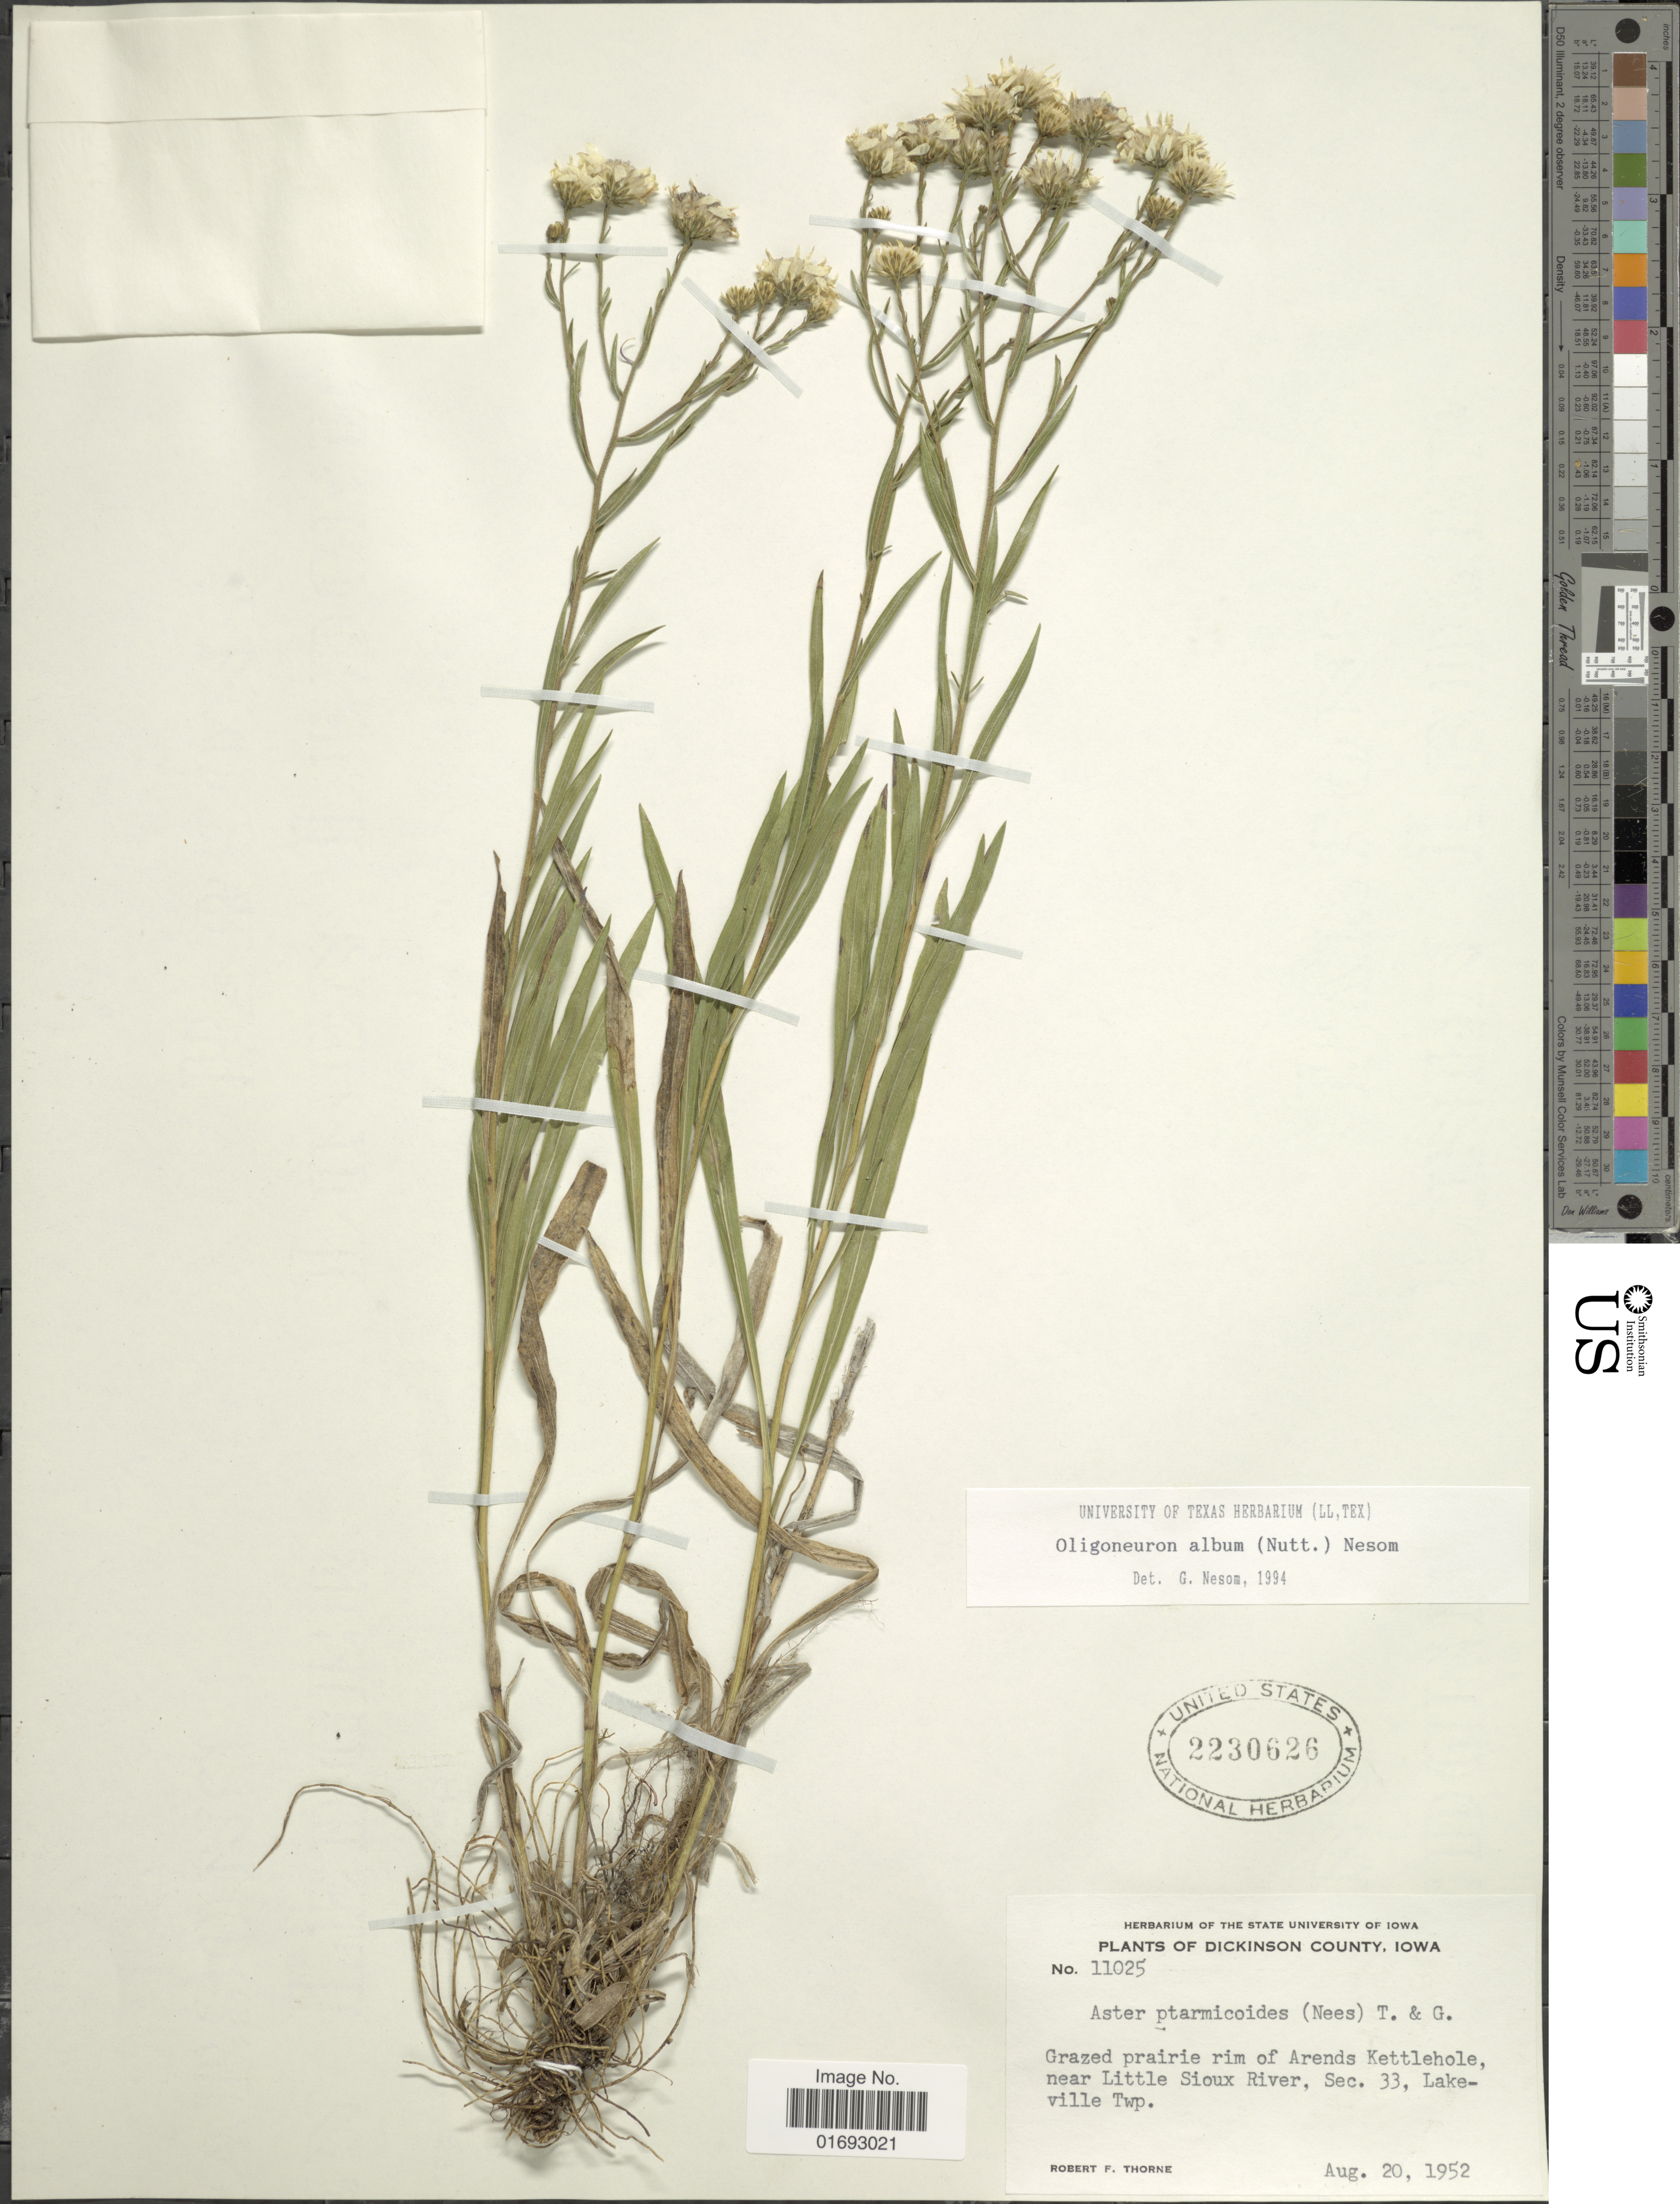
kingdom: Plantae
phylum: Tracheophyta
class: Magnoliopsida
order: Asterales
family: Asteraceae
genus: Oligoneuron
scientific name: Oligoneuron album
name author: (Nutt.) G.L. Nesom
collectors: R. F. Thorne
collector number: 11025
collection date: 1952-08-20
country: United States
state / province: Iowa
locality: Dickonson County, grazed prairie rim of Arends Kettlehole, near Little Sious River, Sec. 33, Lake-ville Twp.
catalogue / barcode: US 2230626